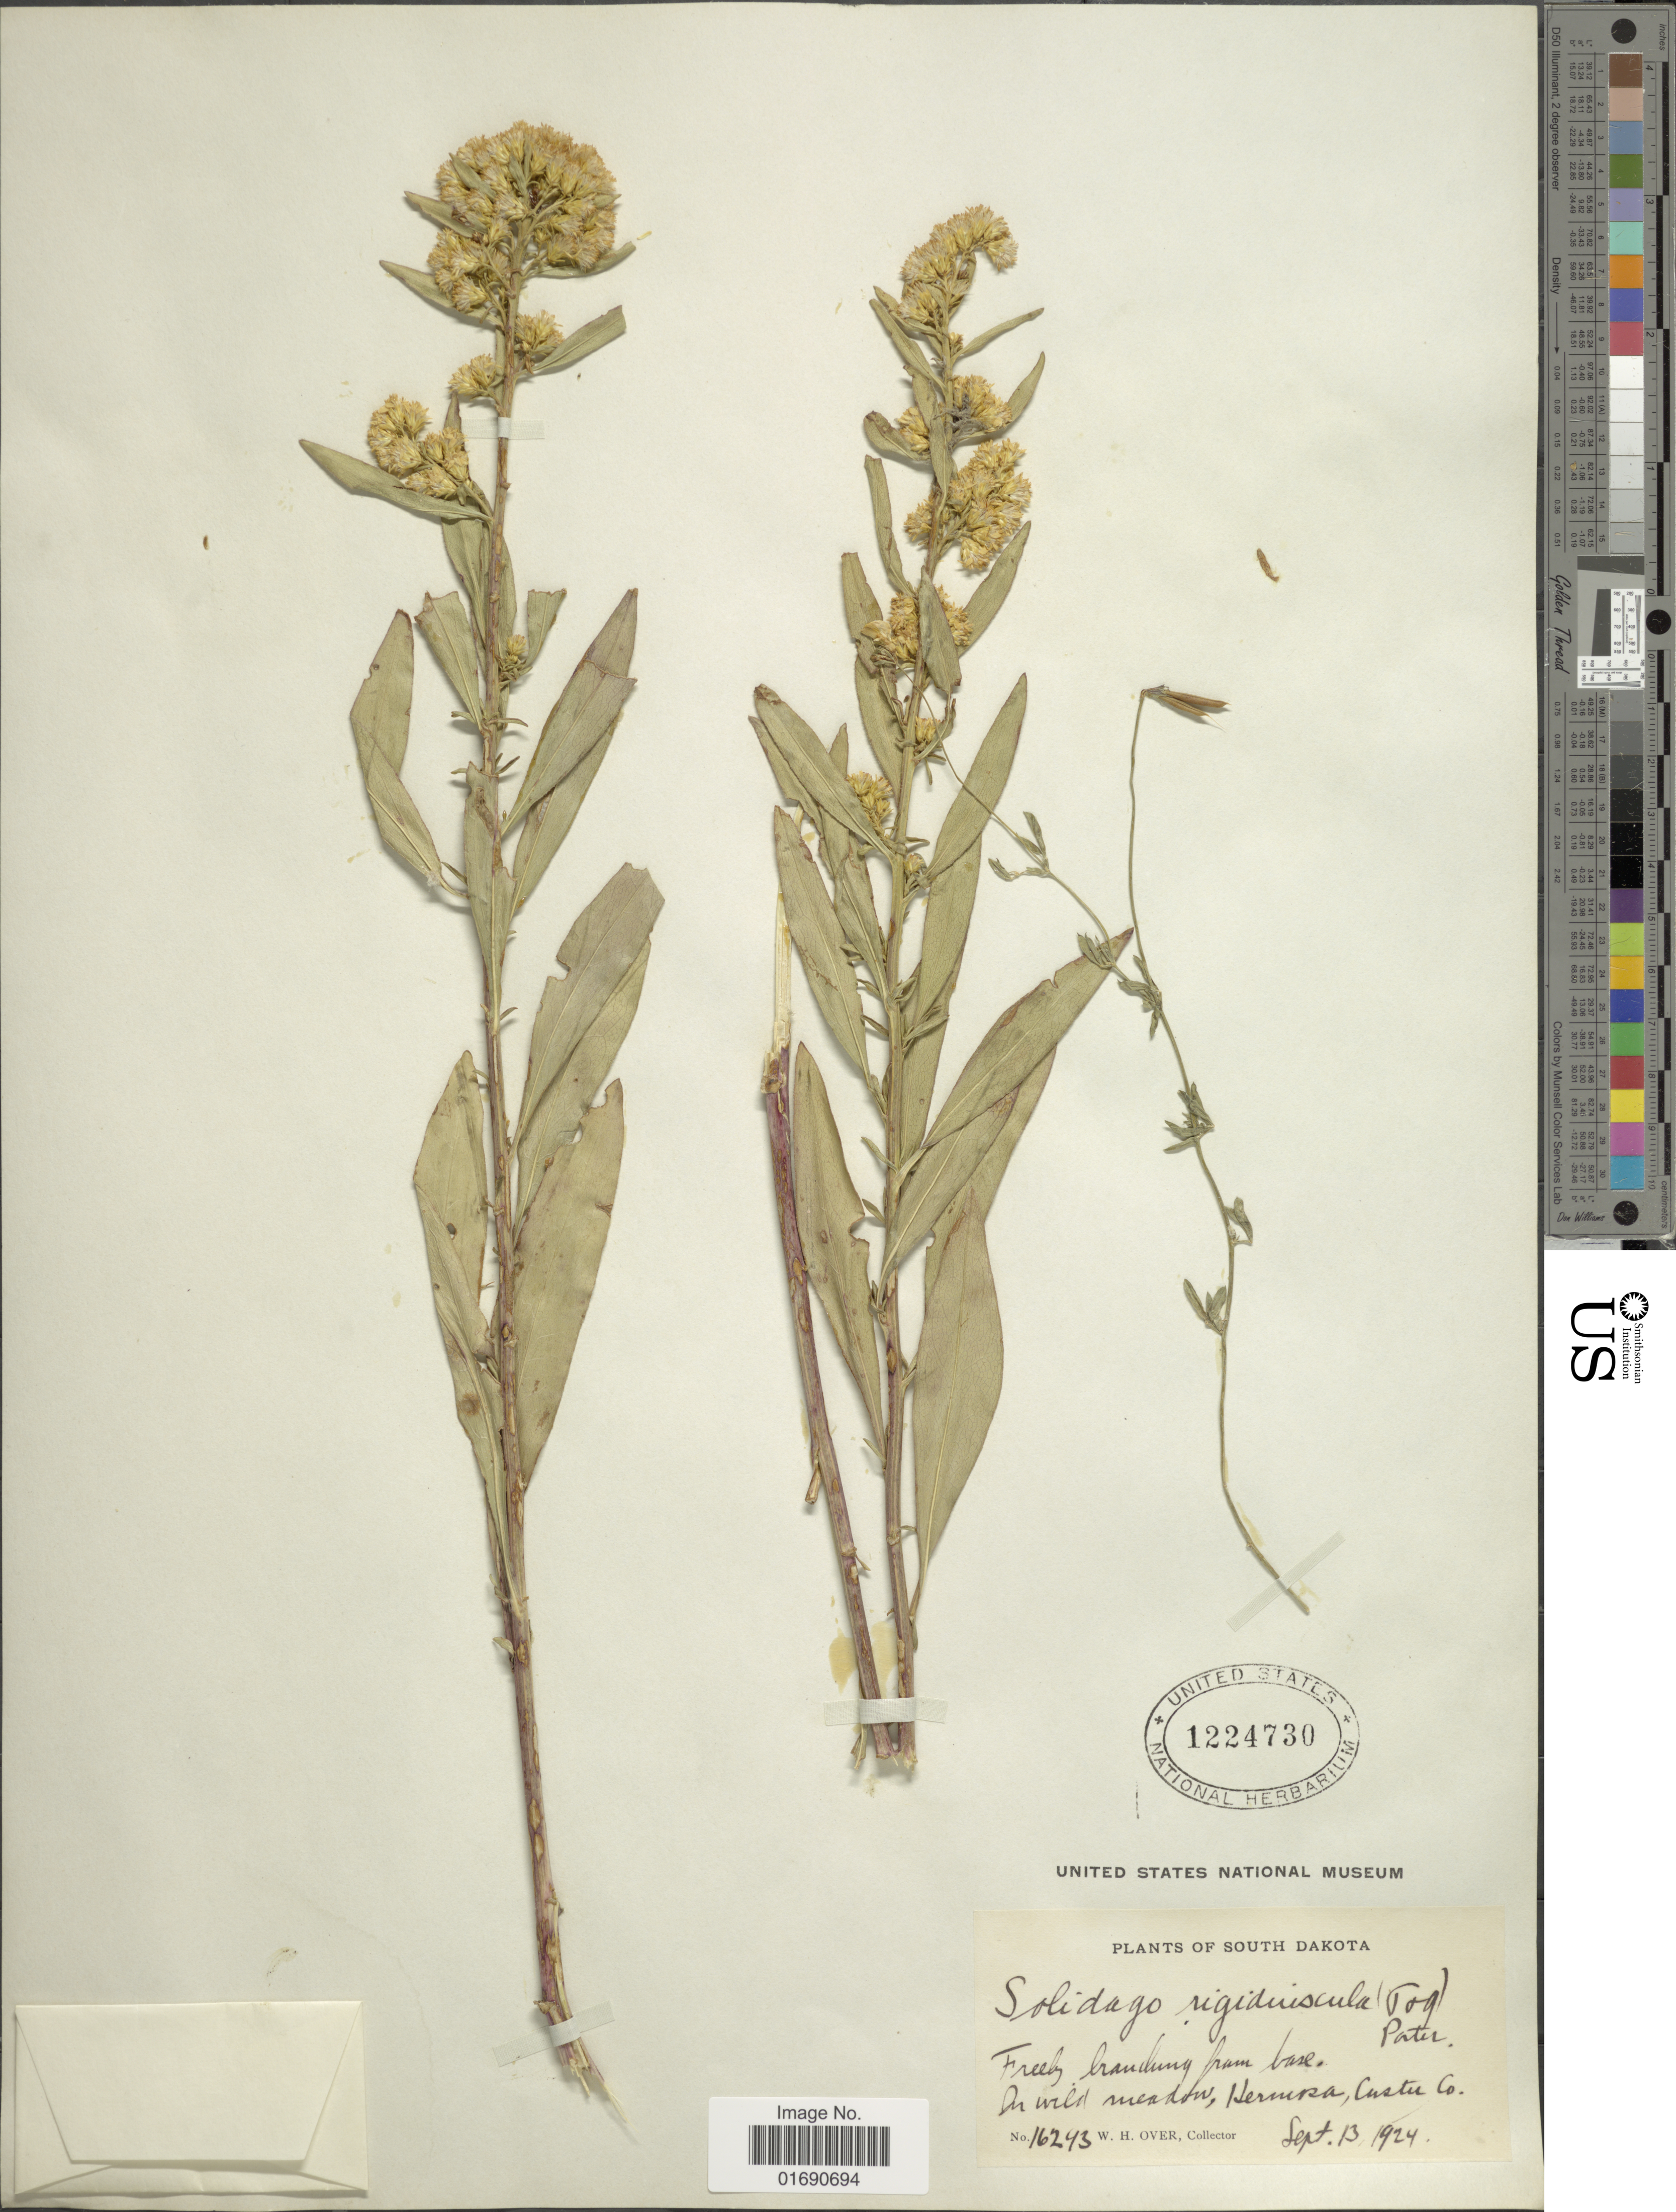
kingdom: Plantae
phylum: Tracheophyta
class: Magnoliopsida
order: Asterales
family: Asteraceae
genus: Solidago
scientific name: Solidago speciosa var. rigidiuscula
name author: Torr. & A. Gray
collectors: W. Over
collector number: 16243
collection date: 1924-09-13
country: United States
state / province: South Dakota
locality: Freeky brandung from base, In wild meadow, Hermosa, Custer Co.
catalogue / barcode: US 1224730